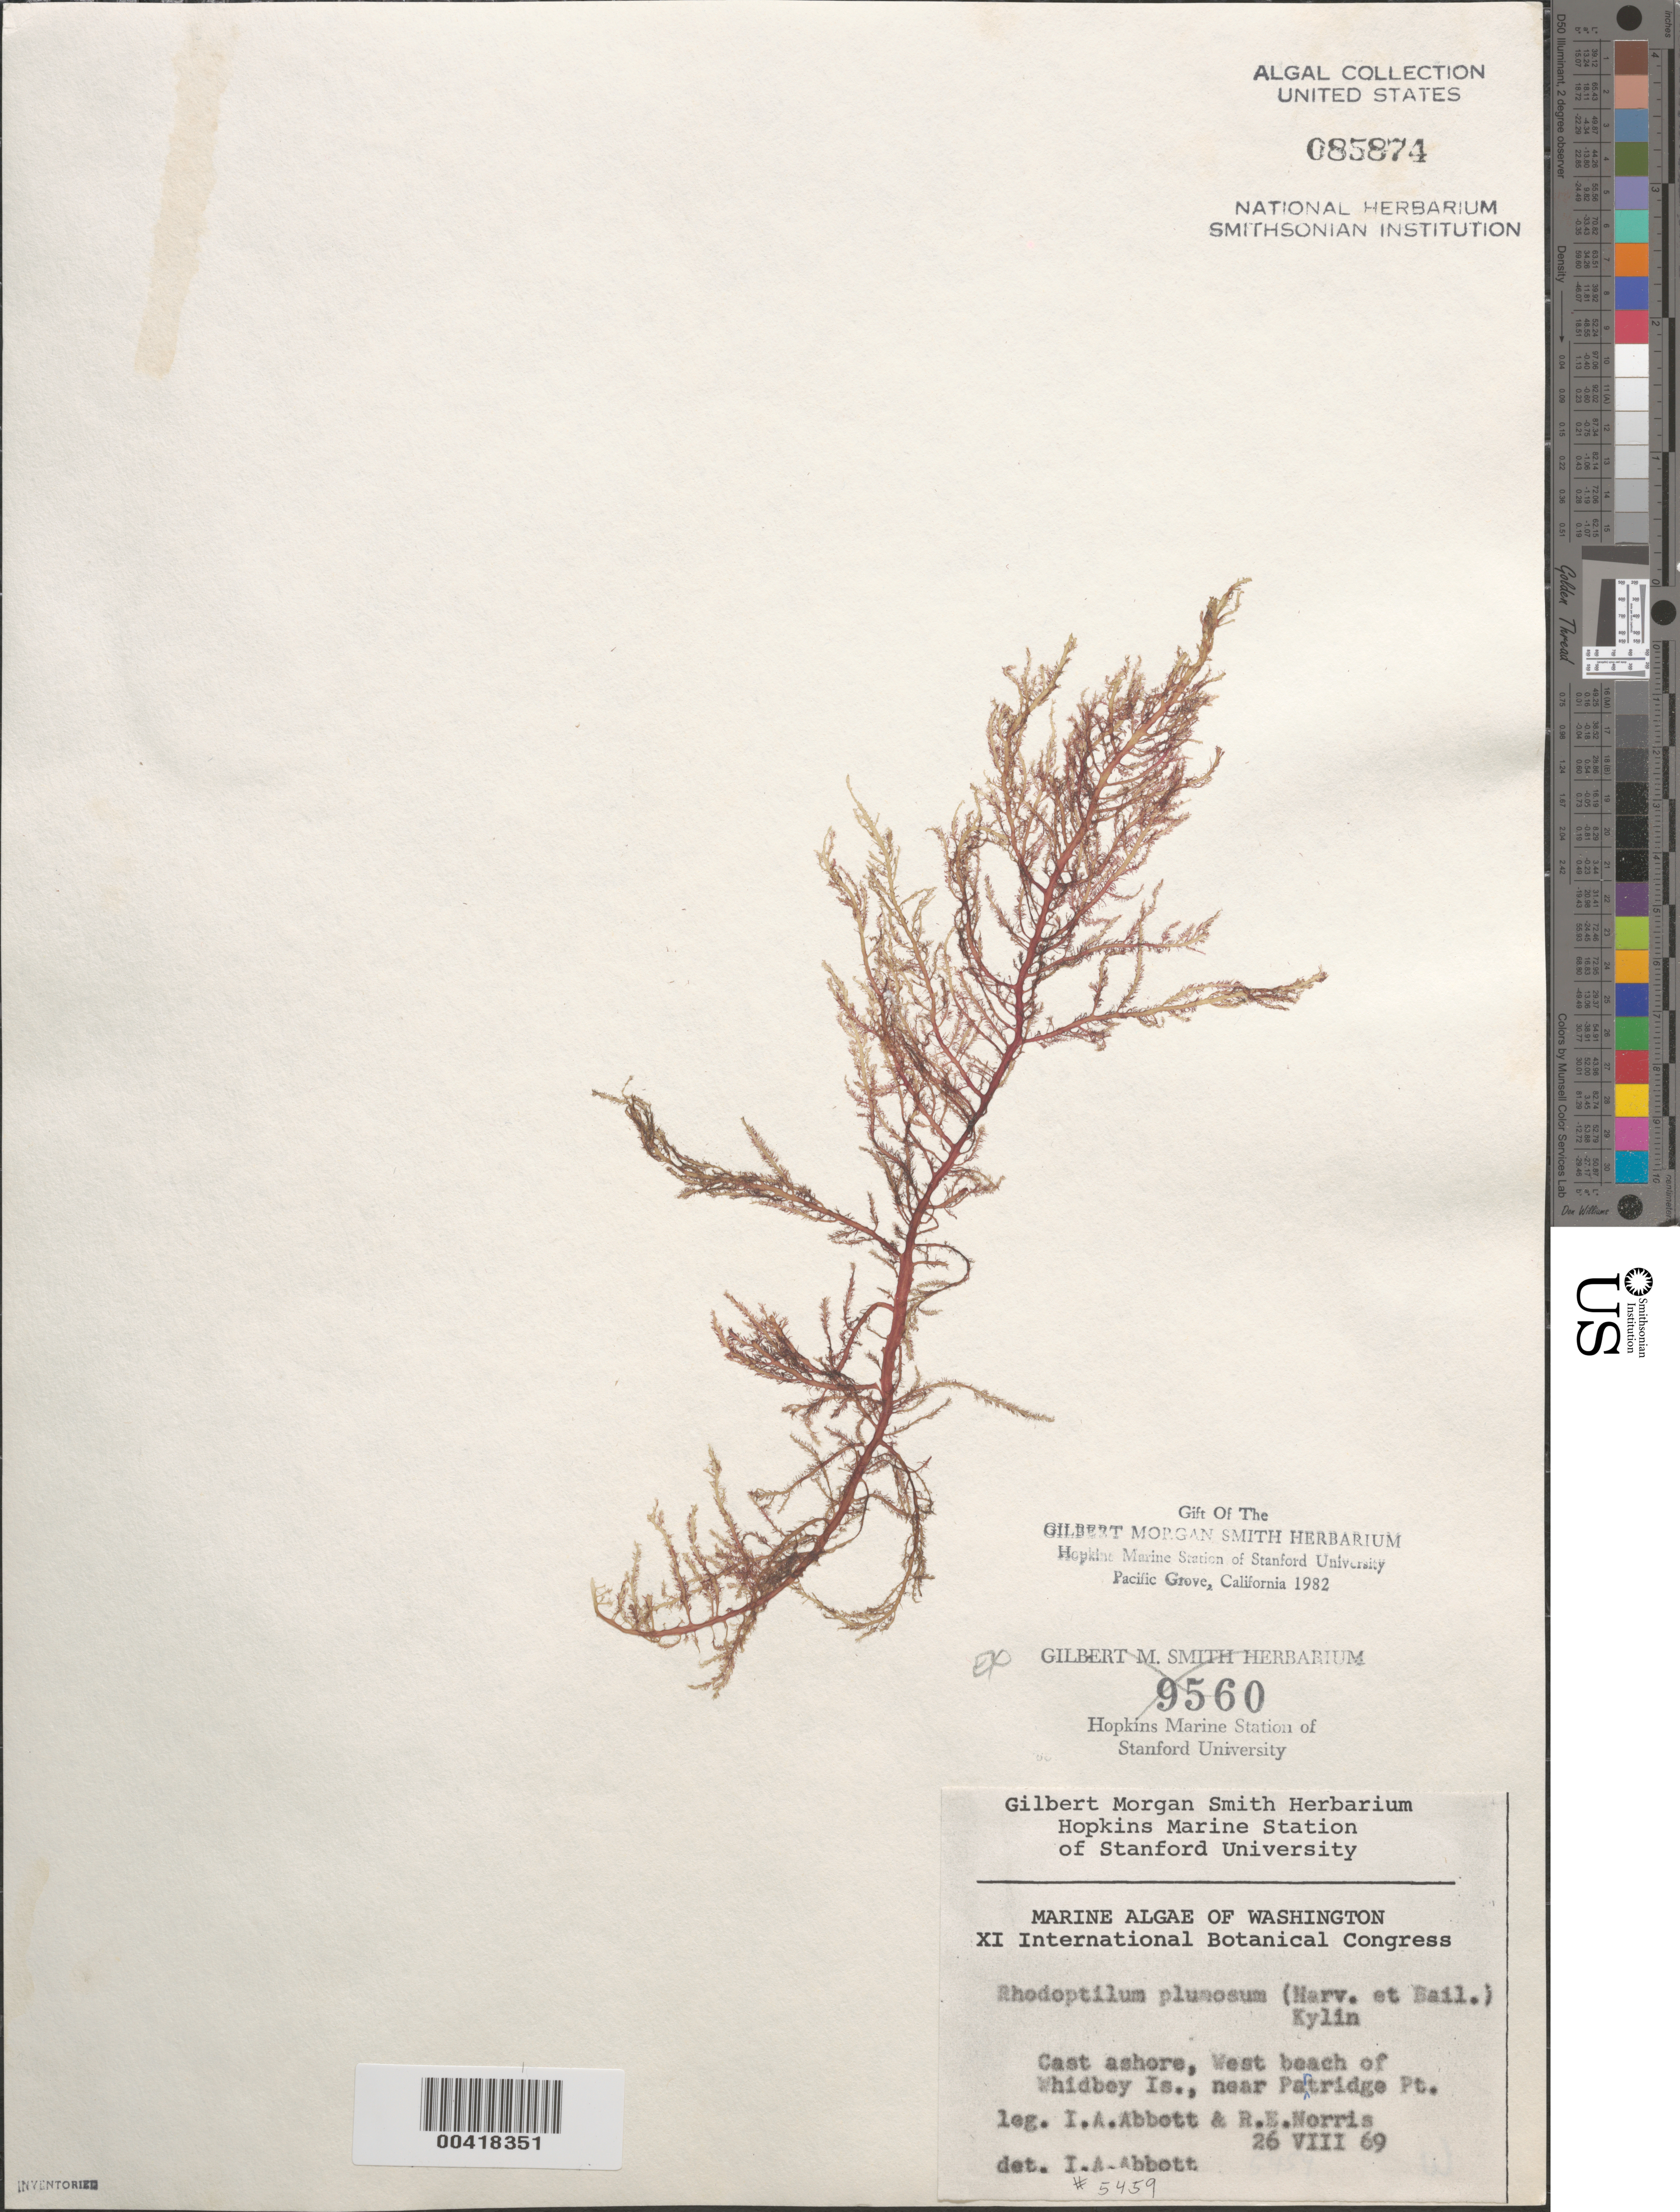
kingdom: Plantae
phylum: Rhodophyta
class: Florideophyceae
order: Ceramiales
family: Dasyaceae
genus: Rhodoptilum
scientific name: Rhodoptilum plumosum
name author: (Harv. & Bail.) Kylin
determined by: Abbott, Isabella A.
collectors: I. A. Abbott & R. E. Norris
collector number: IAA 5459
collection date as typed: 26 Aug 1969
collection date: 1969-08-26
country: United States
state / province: Washington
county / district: Island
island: Whidbey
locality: West Beach near Partridge Point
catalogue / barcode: US 85874